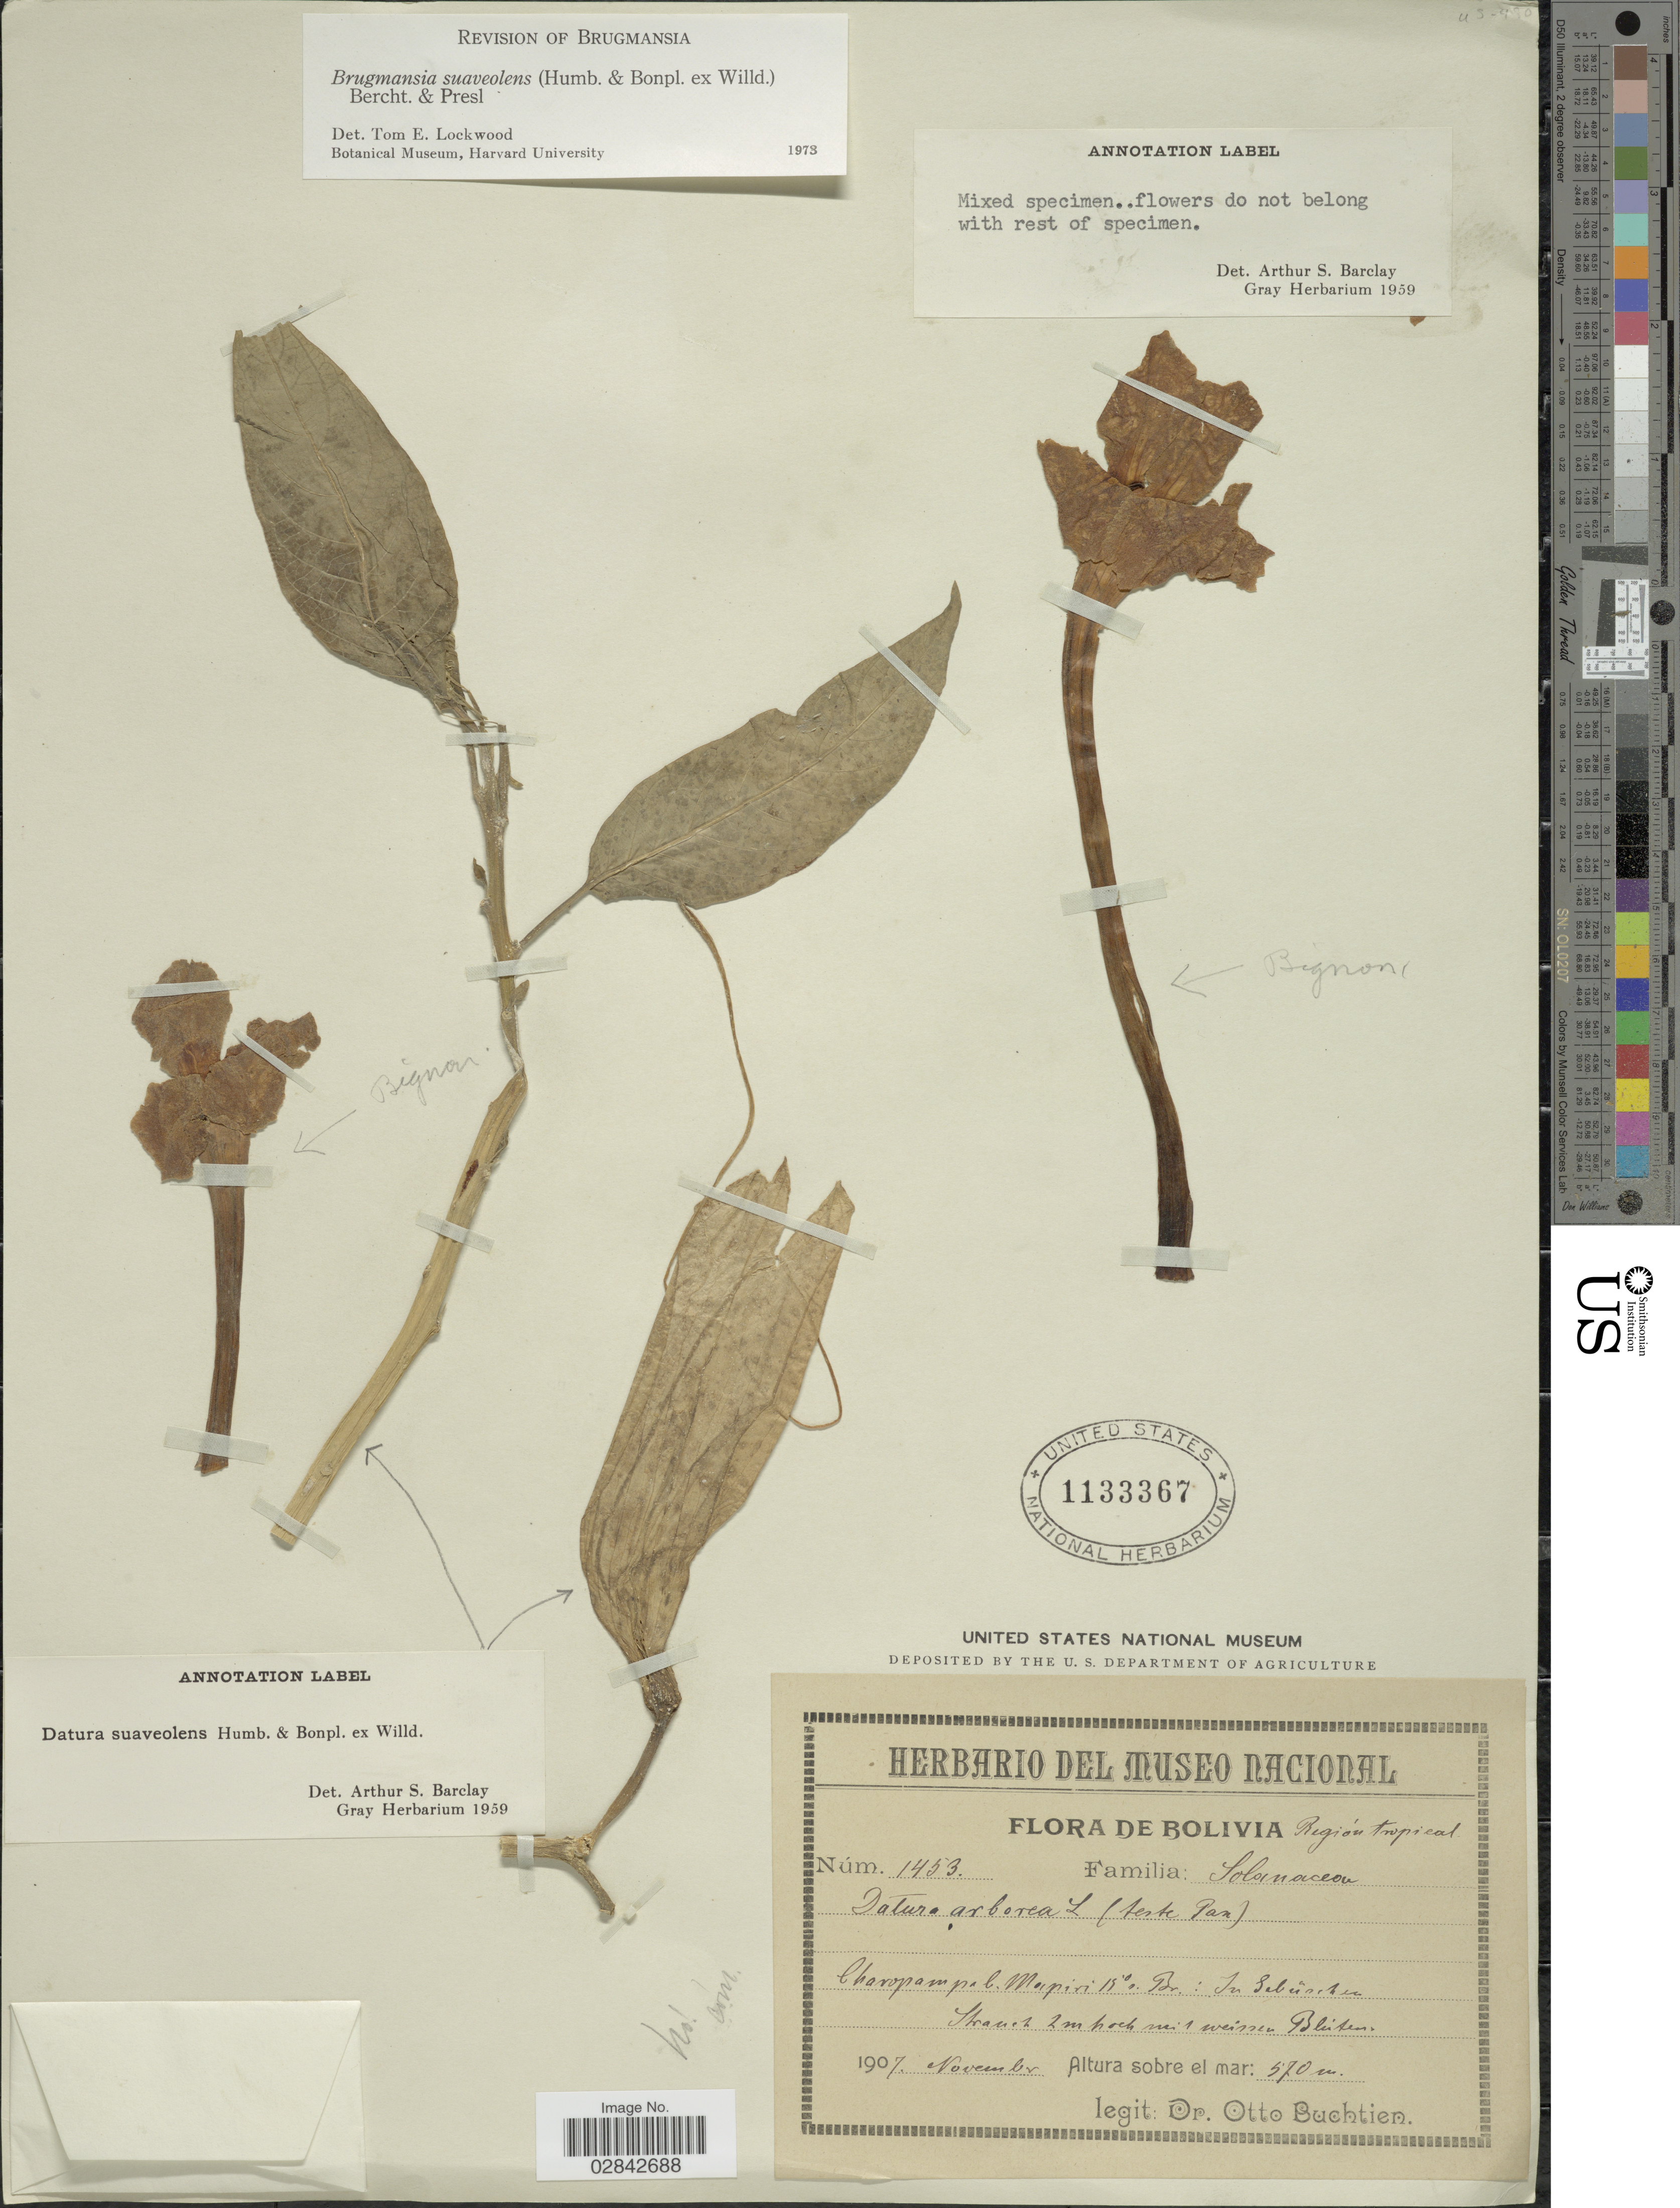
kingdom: Plantae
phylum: Tracheophyta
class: Magnoliopsida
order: Solanales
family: Solanaceae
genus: Brugmansia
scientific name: Brugmansia suaveolens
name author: (Humb. & Bonpl. ex Willd.) Brecht. & J. Presl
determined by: Lockwood, T. E.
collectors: O. Buchtien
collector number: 1453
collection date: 1907-11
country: Bolivia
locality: Charopampa b. Mapiri 15° s. Br.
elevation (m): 570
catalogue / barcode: US 1133367